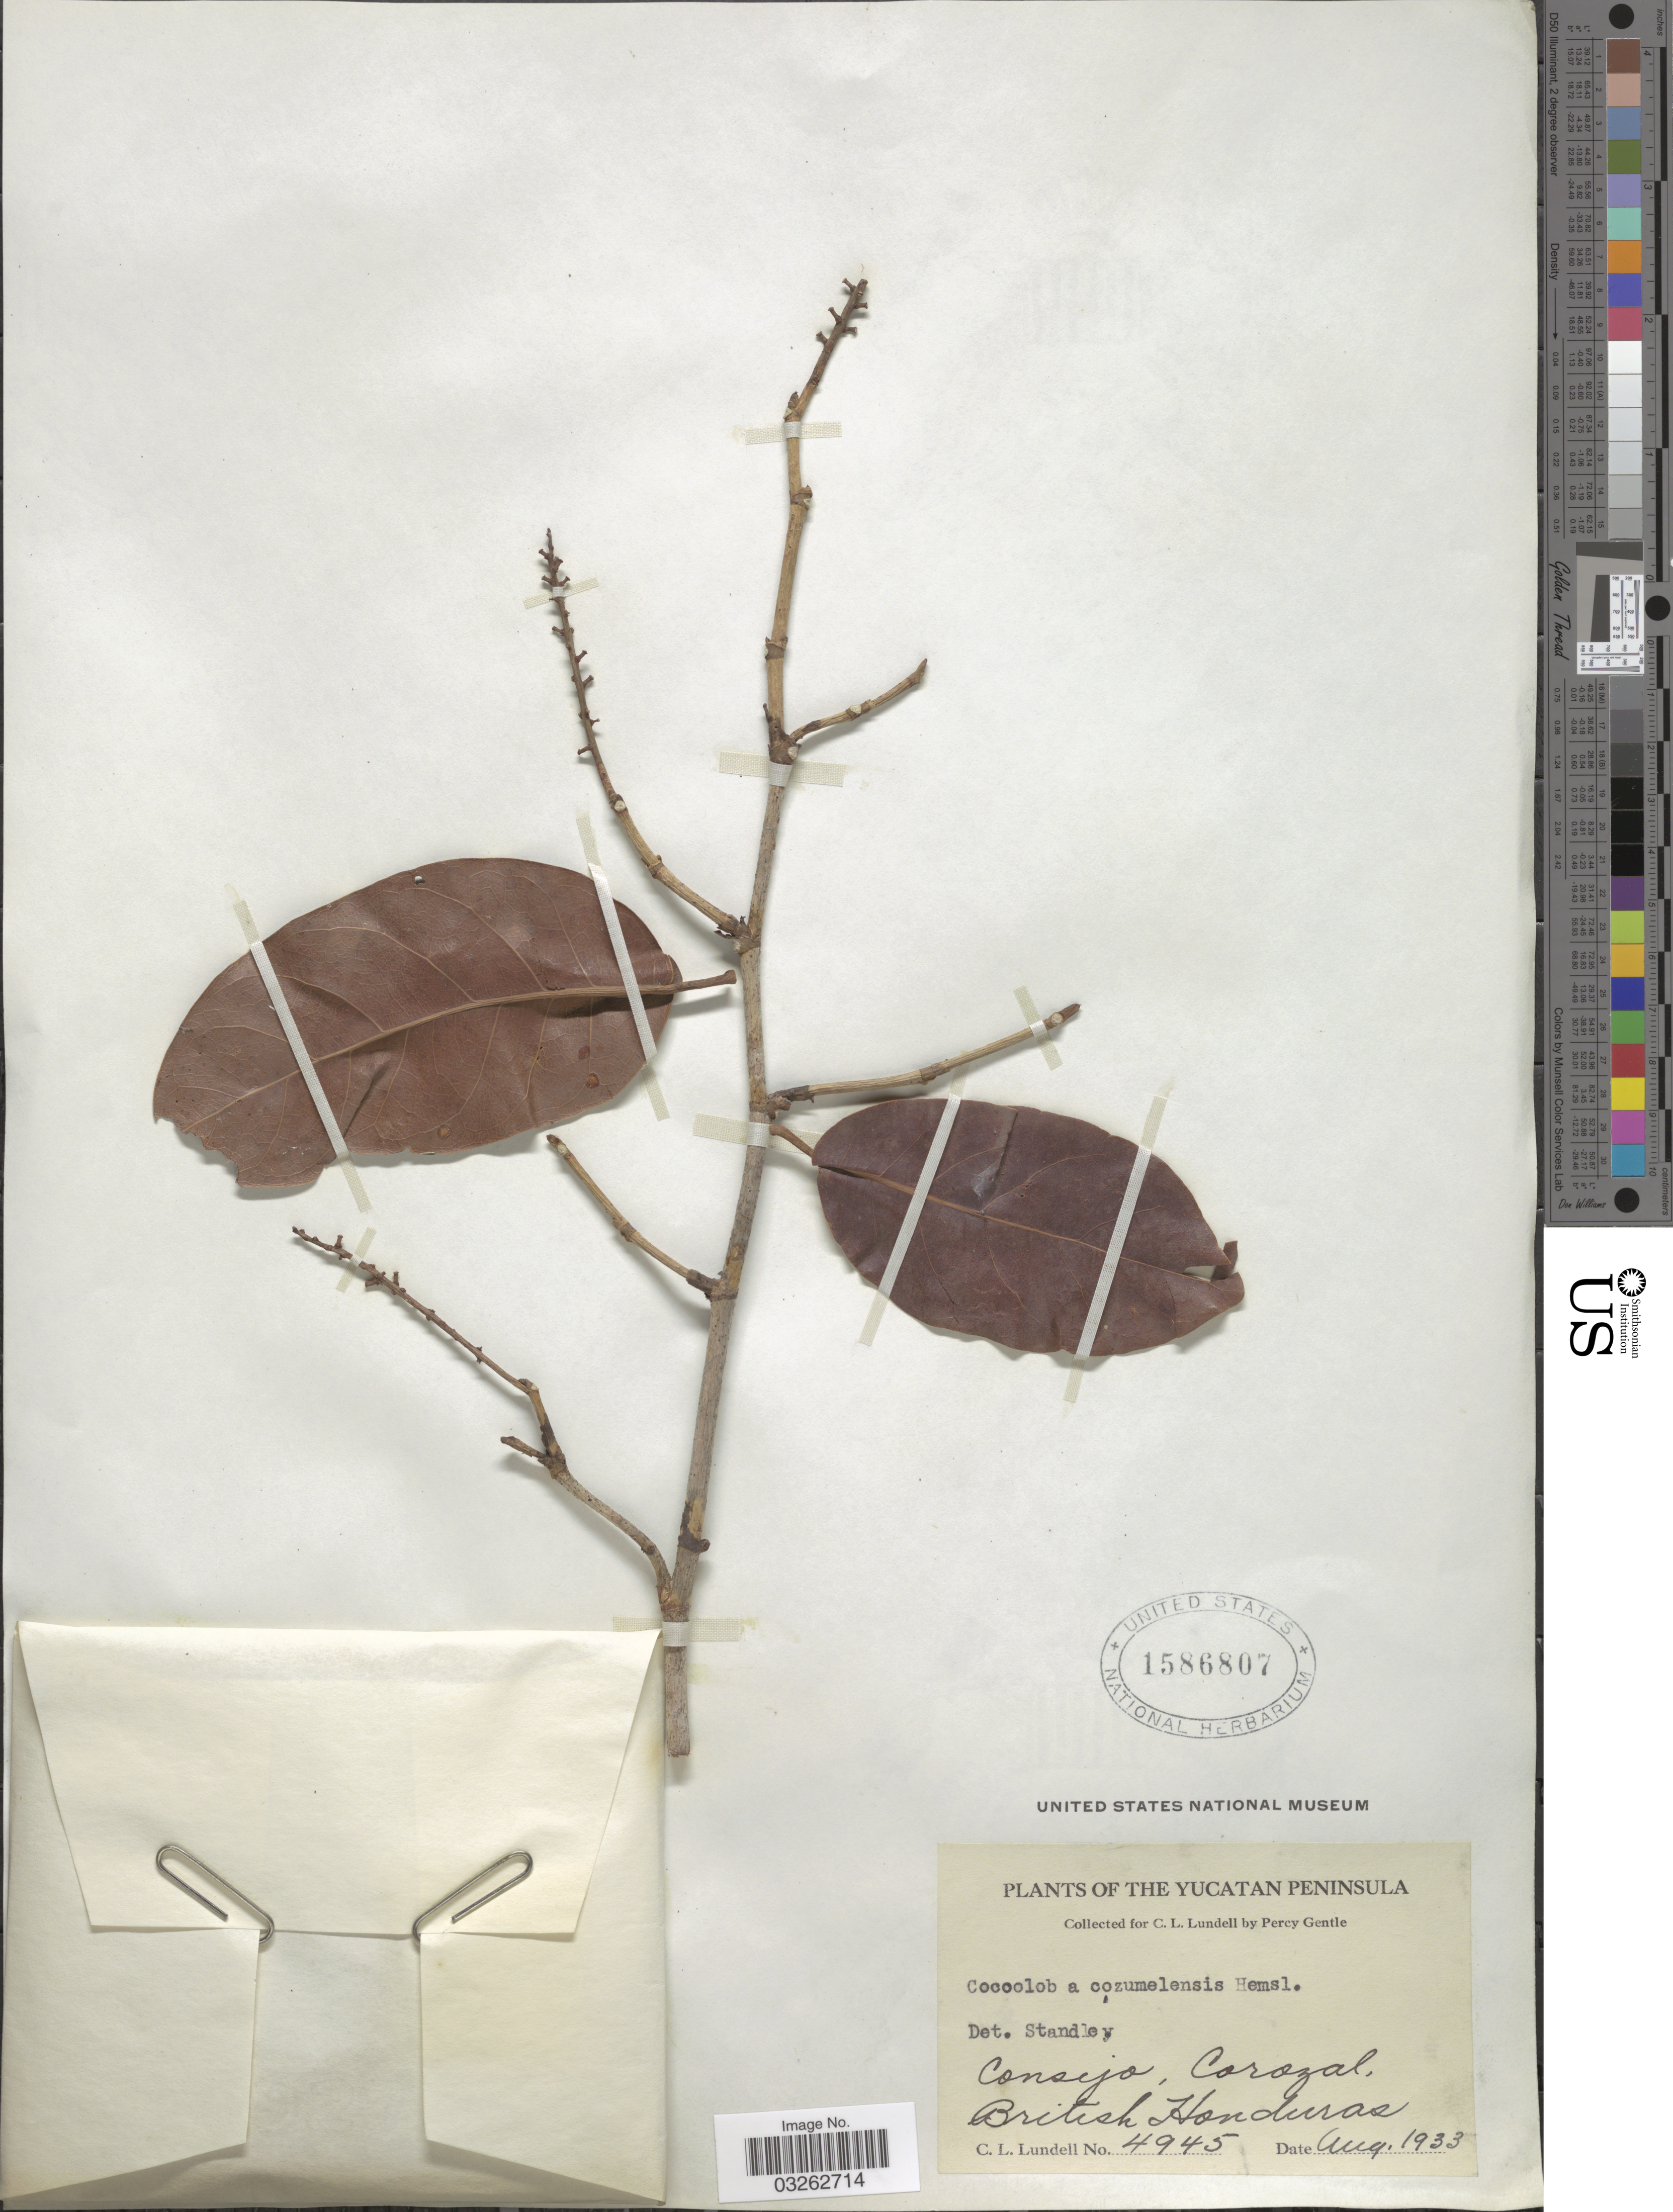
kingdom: Plantae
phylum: Tracheophyta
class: Magnoliopsida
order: Caryophyllales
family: Polygonaceae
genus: Coccoloba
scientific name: Coccoloba cozumelensis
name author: Hemsl.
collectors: C. L. Lundell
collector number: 4945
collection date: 1933-08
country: Belize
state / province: Corozal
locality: The Yucatan Peninsula. Consijo, Corozal, British Honduras.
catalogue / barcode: US 1586807